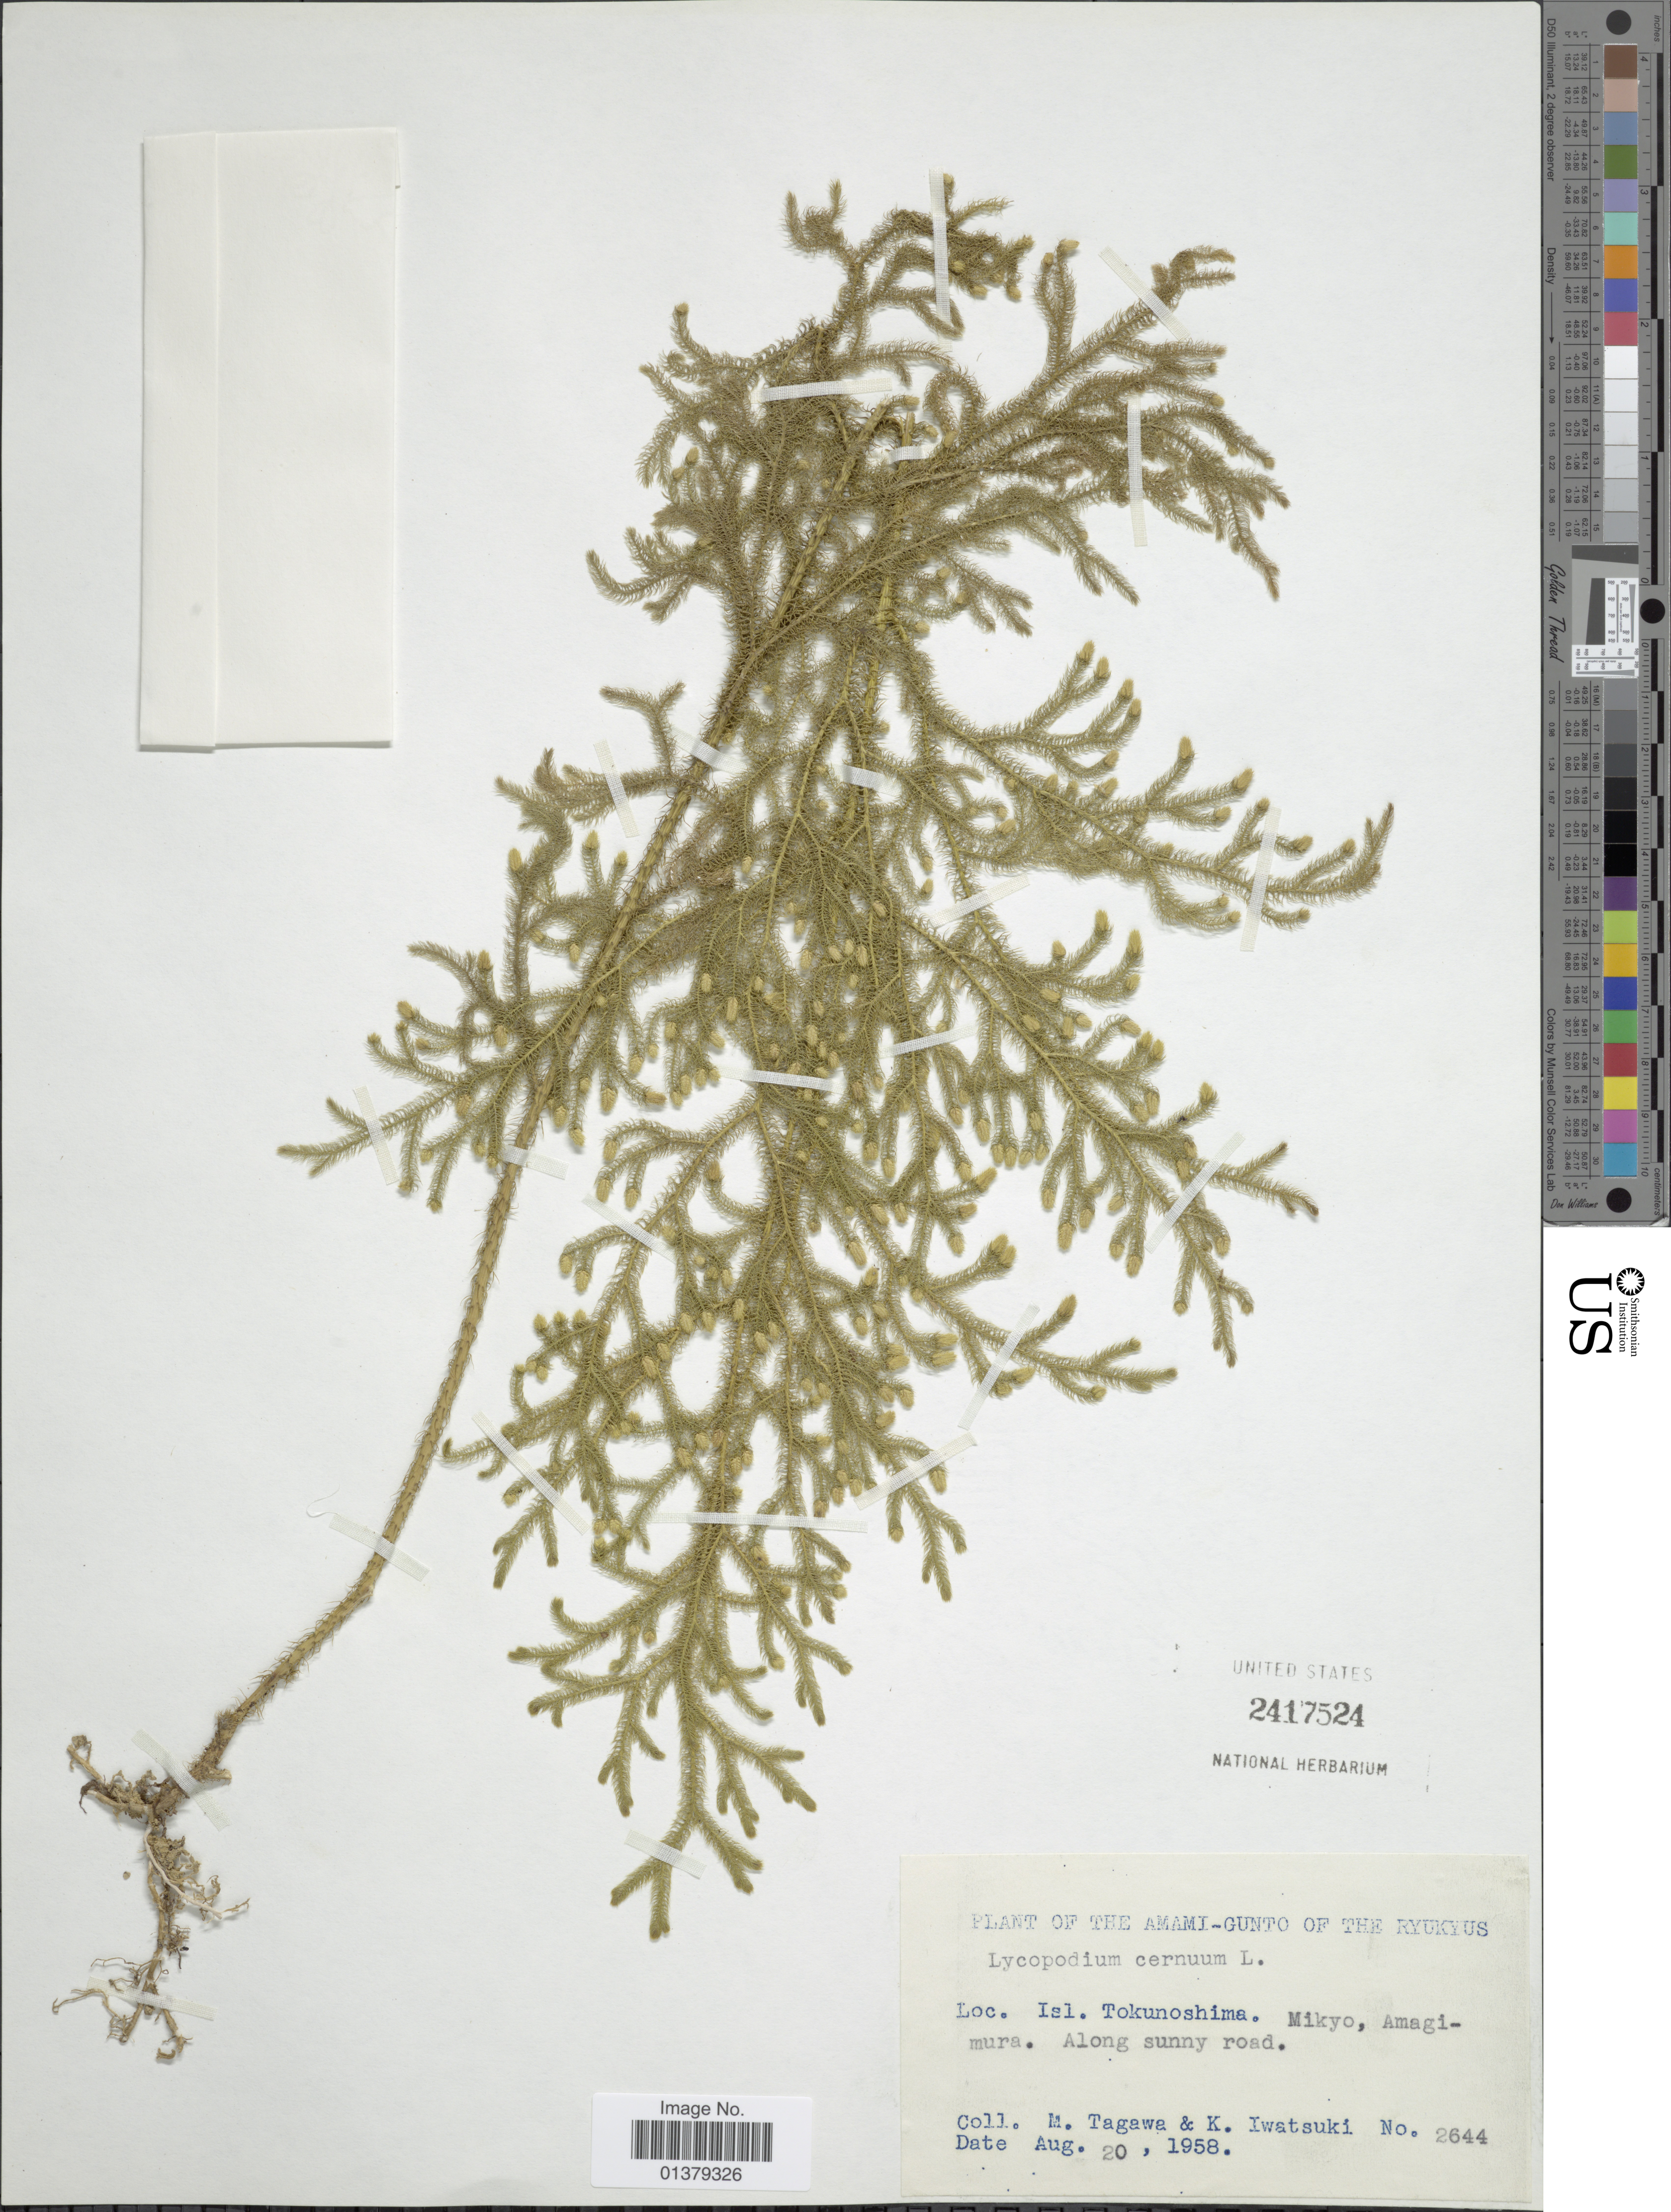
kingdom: Plantae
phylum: Tracheophyta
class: Lycopodiopsida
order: Lycopodiales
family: Lycopodiaceae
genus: Palhinhaea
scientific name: Palhinhaea cernua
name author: (L.) Vasc. & Franco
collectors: M. Tagawa & K. Iwatsuki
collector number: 2644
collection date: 1958-08-20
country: Japan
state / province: Okinawa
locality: The Amami-Gunto of the Ryukyus, Isl Tokunoshima. Mikyo, Amagimura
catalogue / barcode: US 2417524